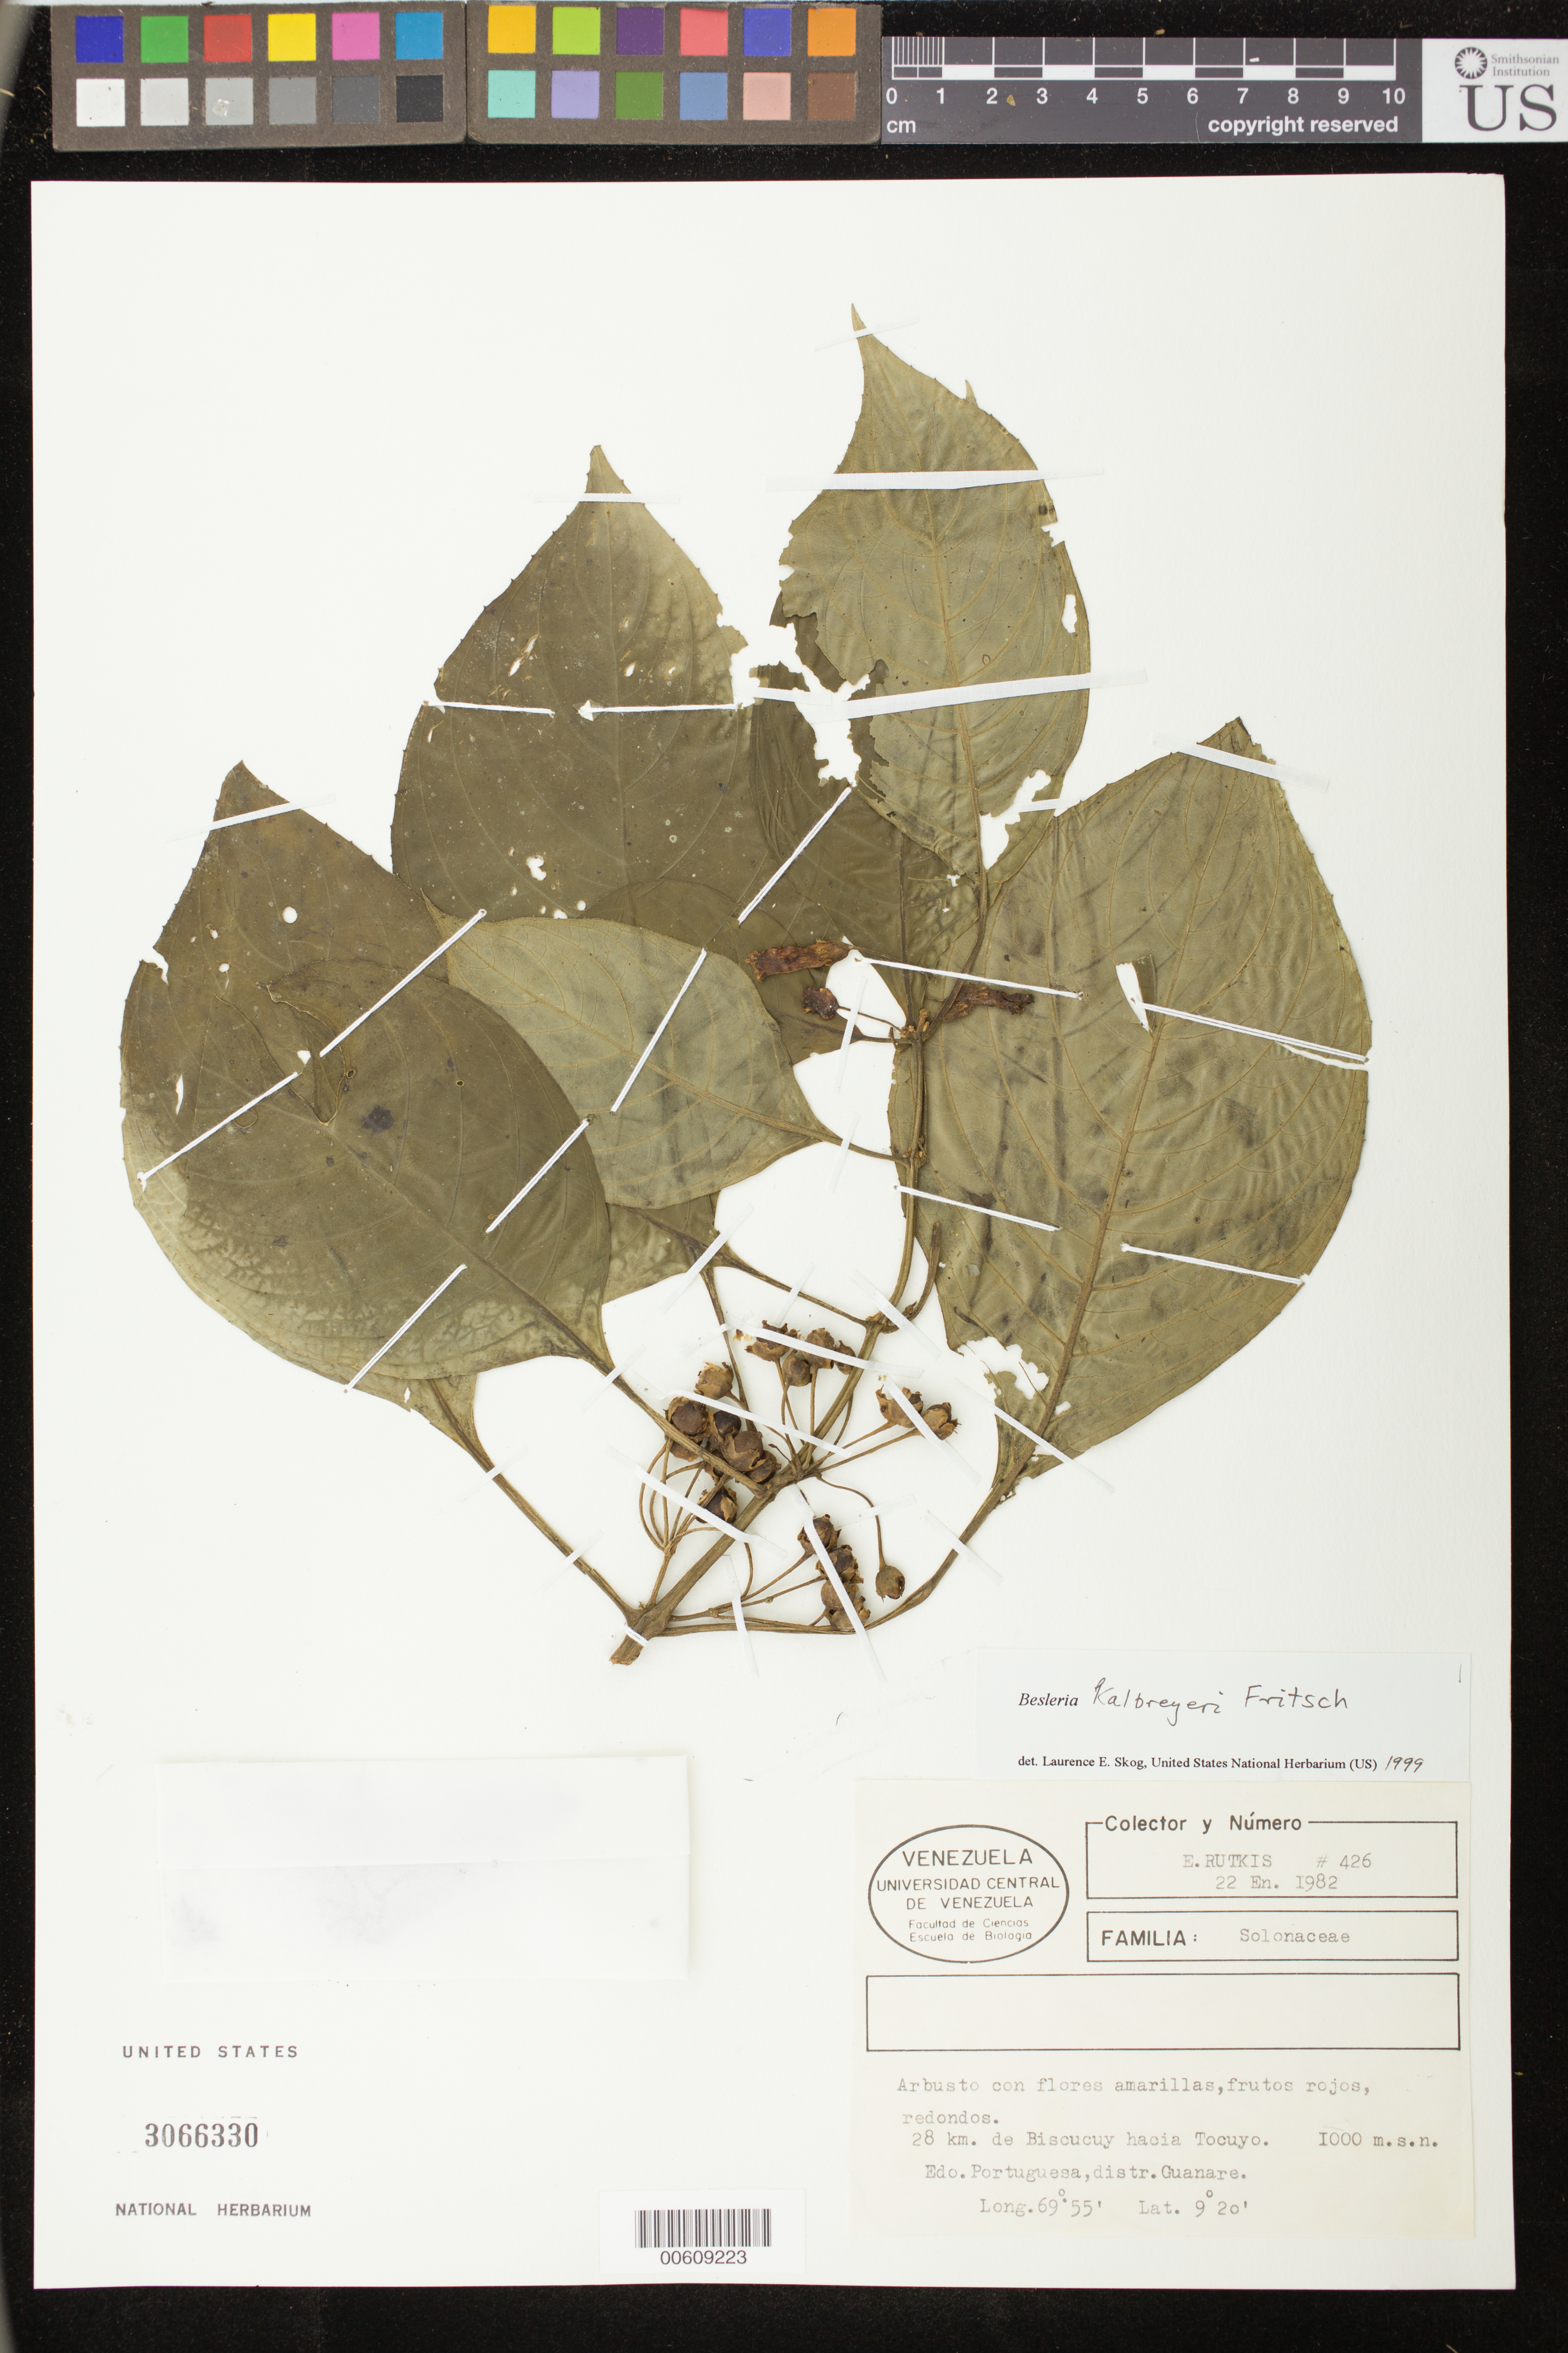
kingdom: Plantae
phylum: Tracheophyta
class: Magnoliopsida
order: Lamiales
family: Gesneriaceae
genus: Besleria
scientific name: Besleria kalbreyeri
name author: Fritsch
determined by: Skog, Laurence E.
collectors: E. Rutkis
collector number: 426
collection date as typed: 22 Jan 1982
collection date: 1982-01-22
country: Venezuela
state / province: Portuguesa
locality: Distr. Guanare, 28 km de Biscucuy hacia Tocuyo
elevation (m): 1000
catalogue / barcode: US 3066330